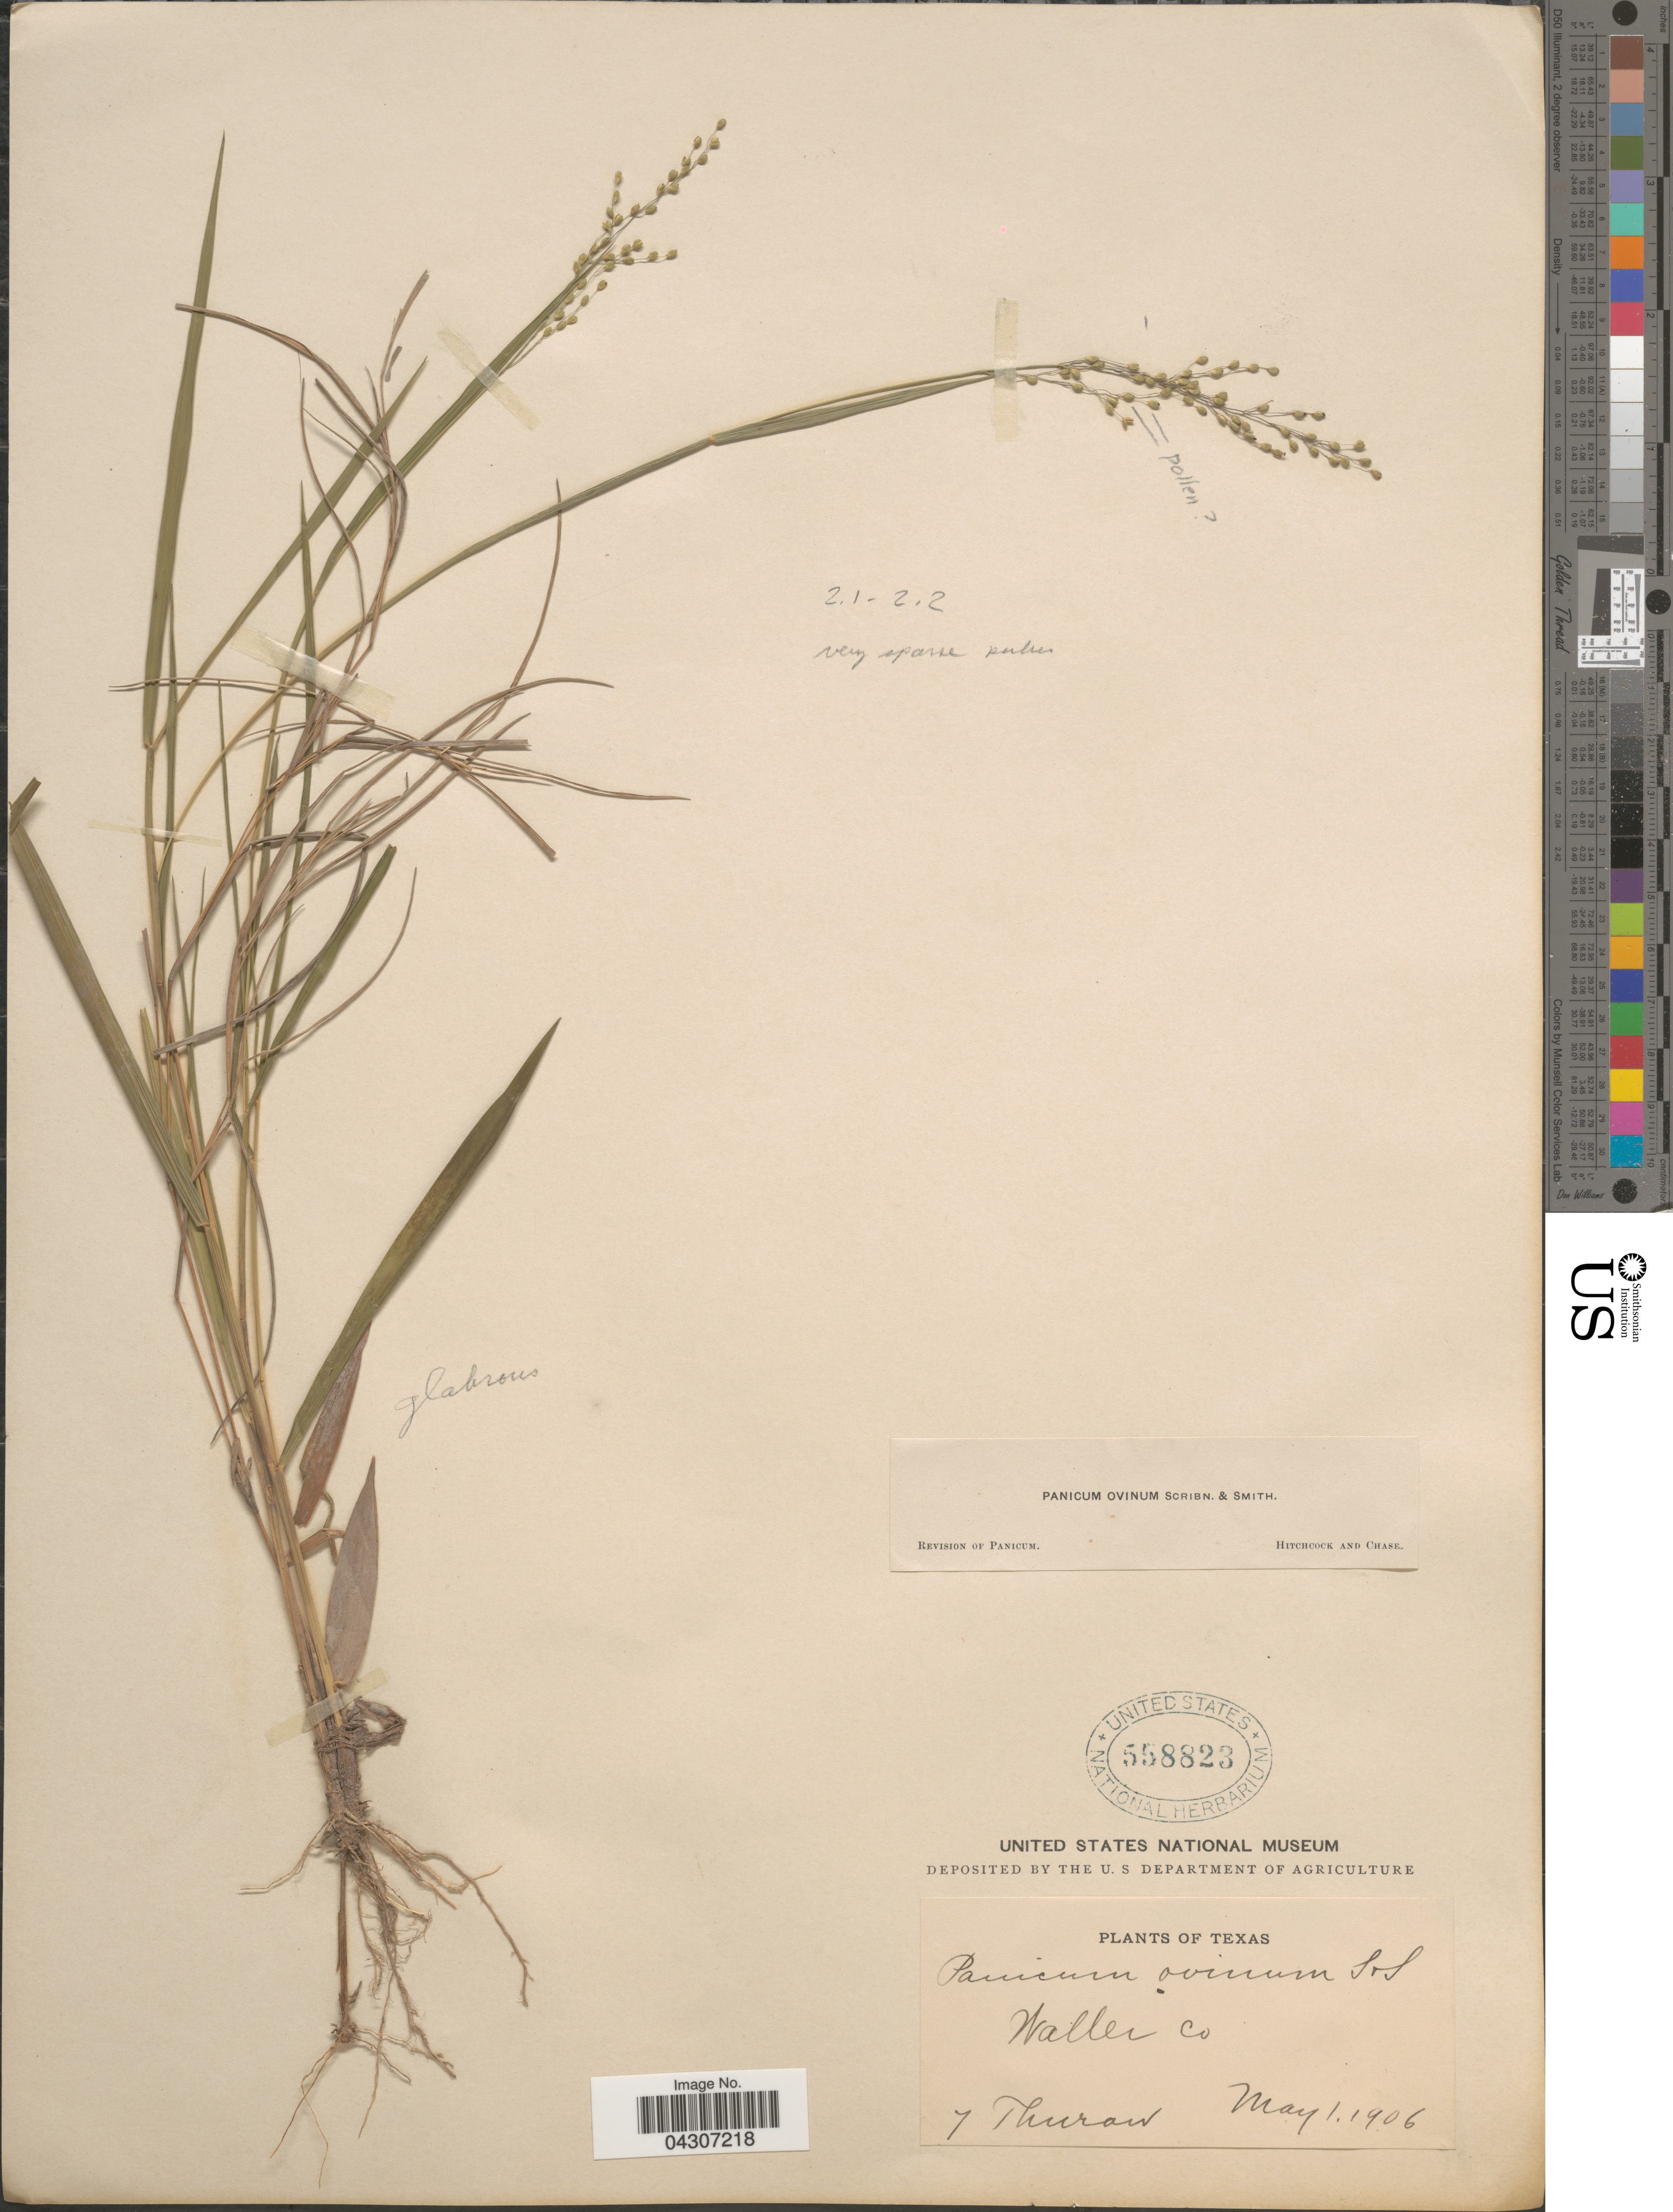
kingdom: Plantae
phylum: Tracheophyta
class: Liliopsida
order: Poales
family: Poaceae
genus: Dichanthelium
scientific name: Dichanthelium aciculare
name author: (Desv. ex Poir.) Gould & C.A. Clark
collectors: Thurow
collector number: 7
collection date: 1906-05-01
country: United States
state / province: Texas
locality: Waller Co.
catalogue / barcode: US 558823